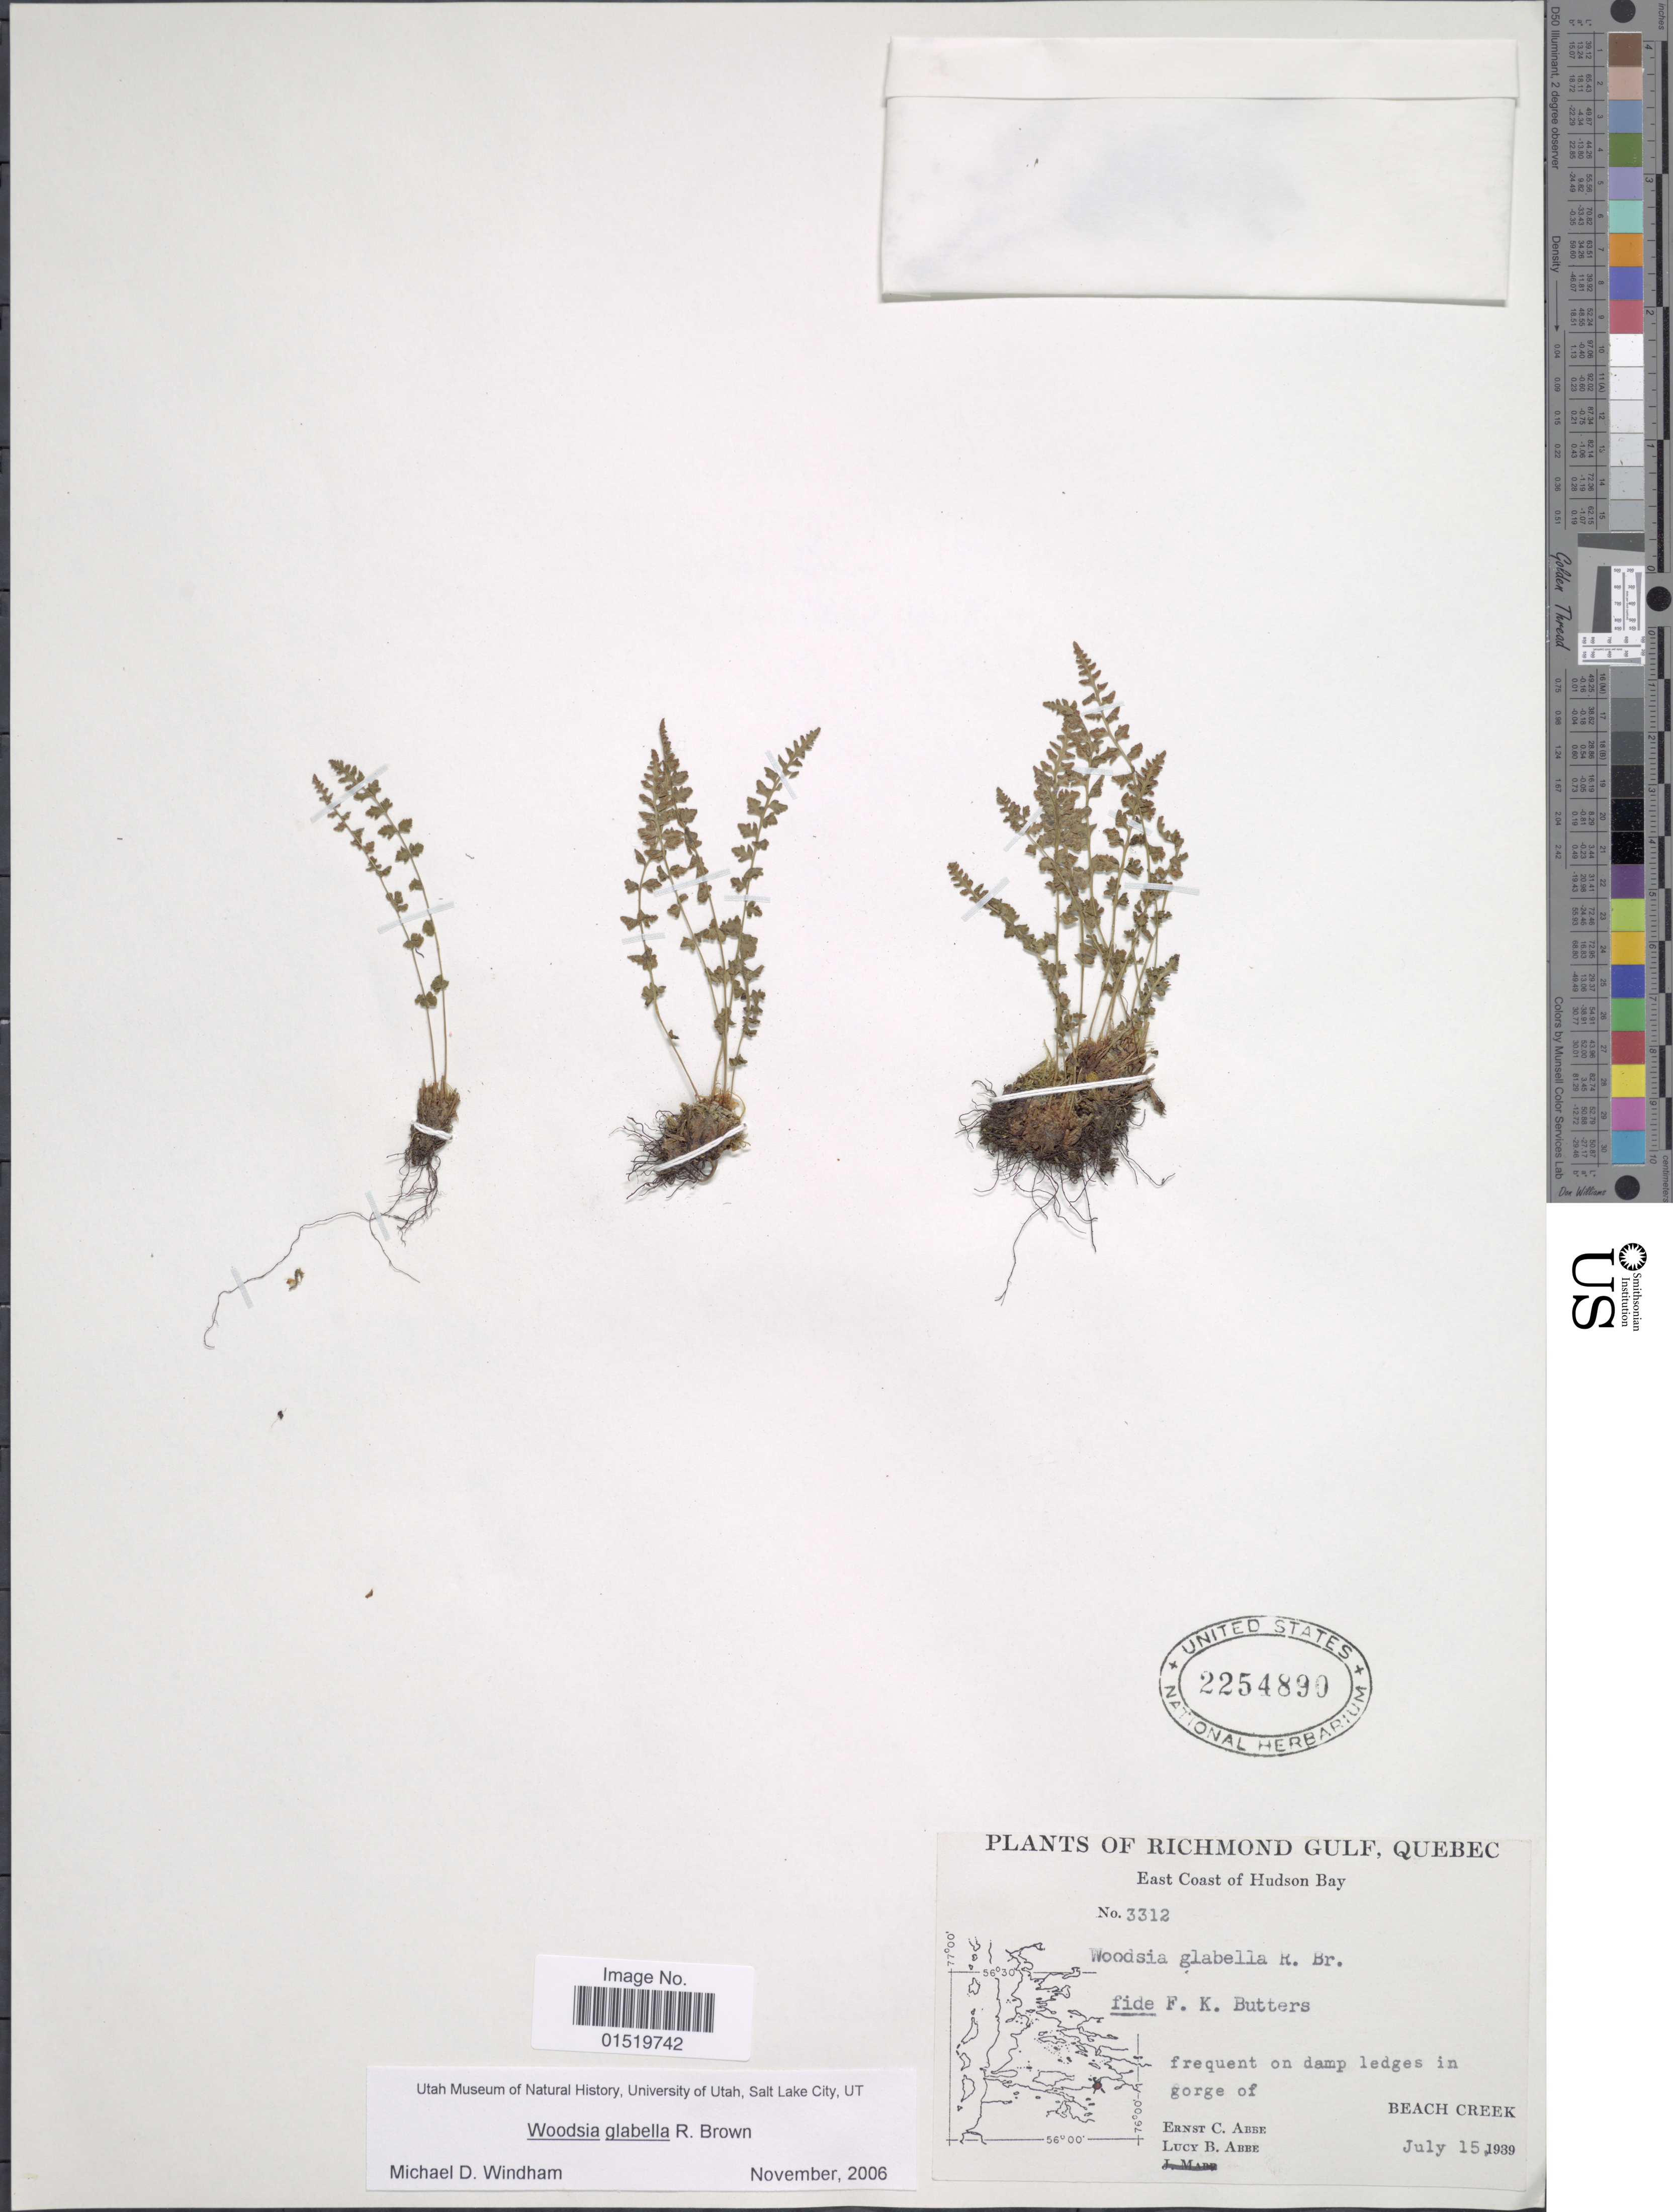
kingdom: Plantae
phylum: Tracheophyta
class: Polypodiopsida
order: Polypodiales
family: Woodsiaceae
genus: Woodsia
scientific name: Woodsia glabella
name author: R. Br.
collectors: E. C. Abbe & L. B. Abbe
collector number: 3312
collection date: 1939-07-15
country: Canada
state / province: Quebec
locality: Richmond Gulf, East Coast of Hudson Bay, frequent on damp ledges in gorge of Beach Creek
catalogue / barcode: US 2254890